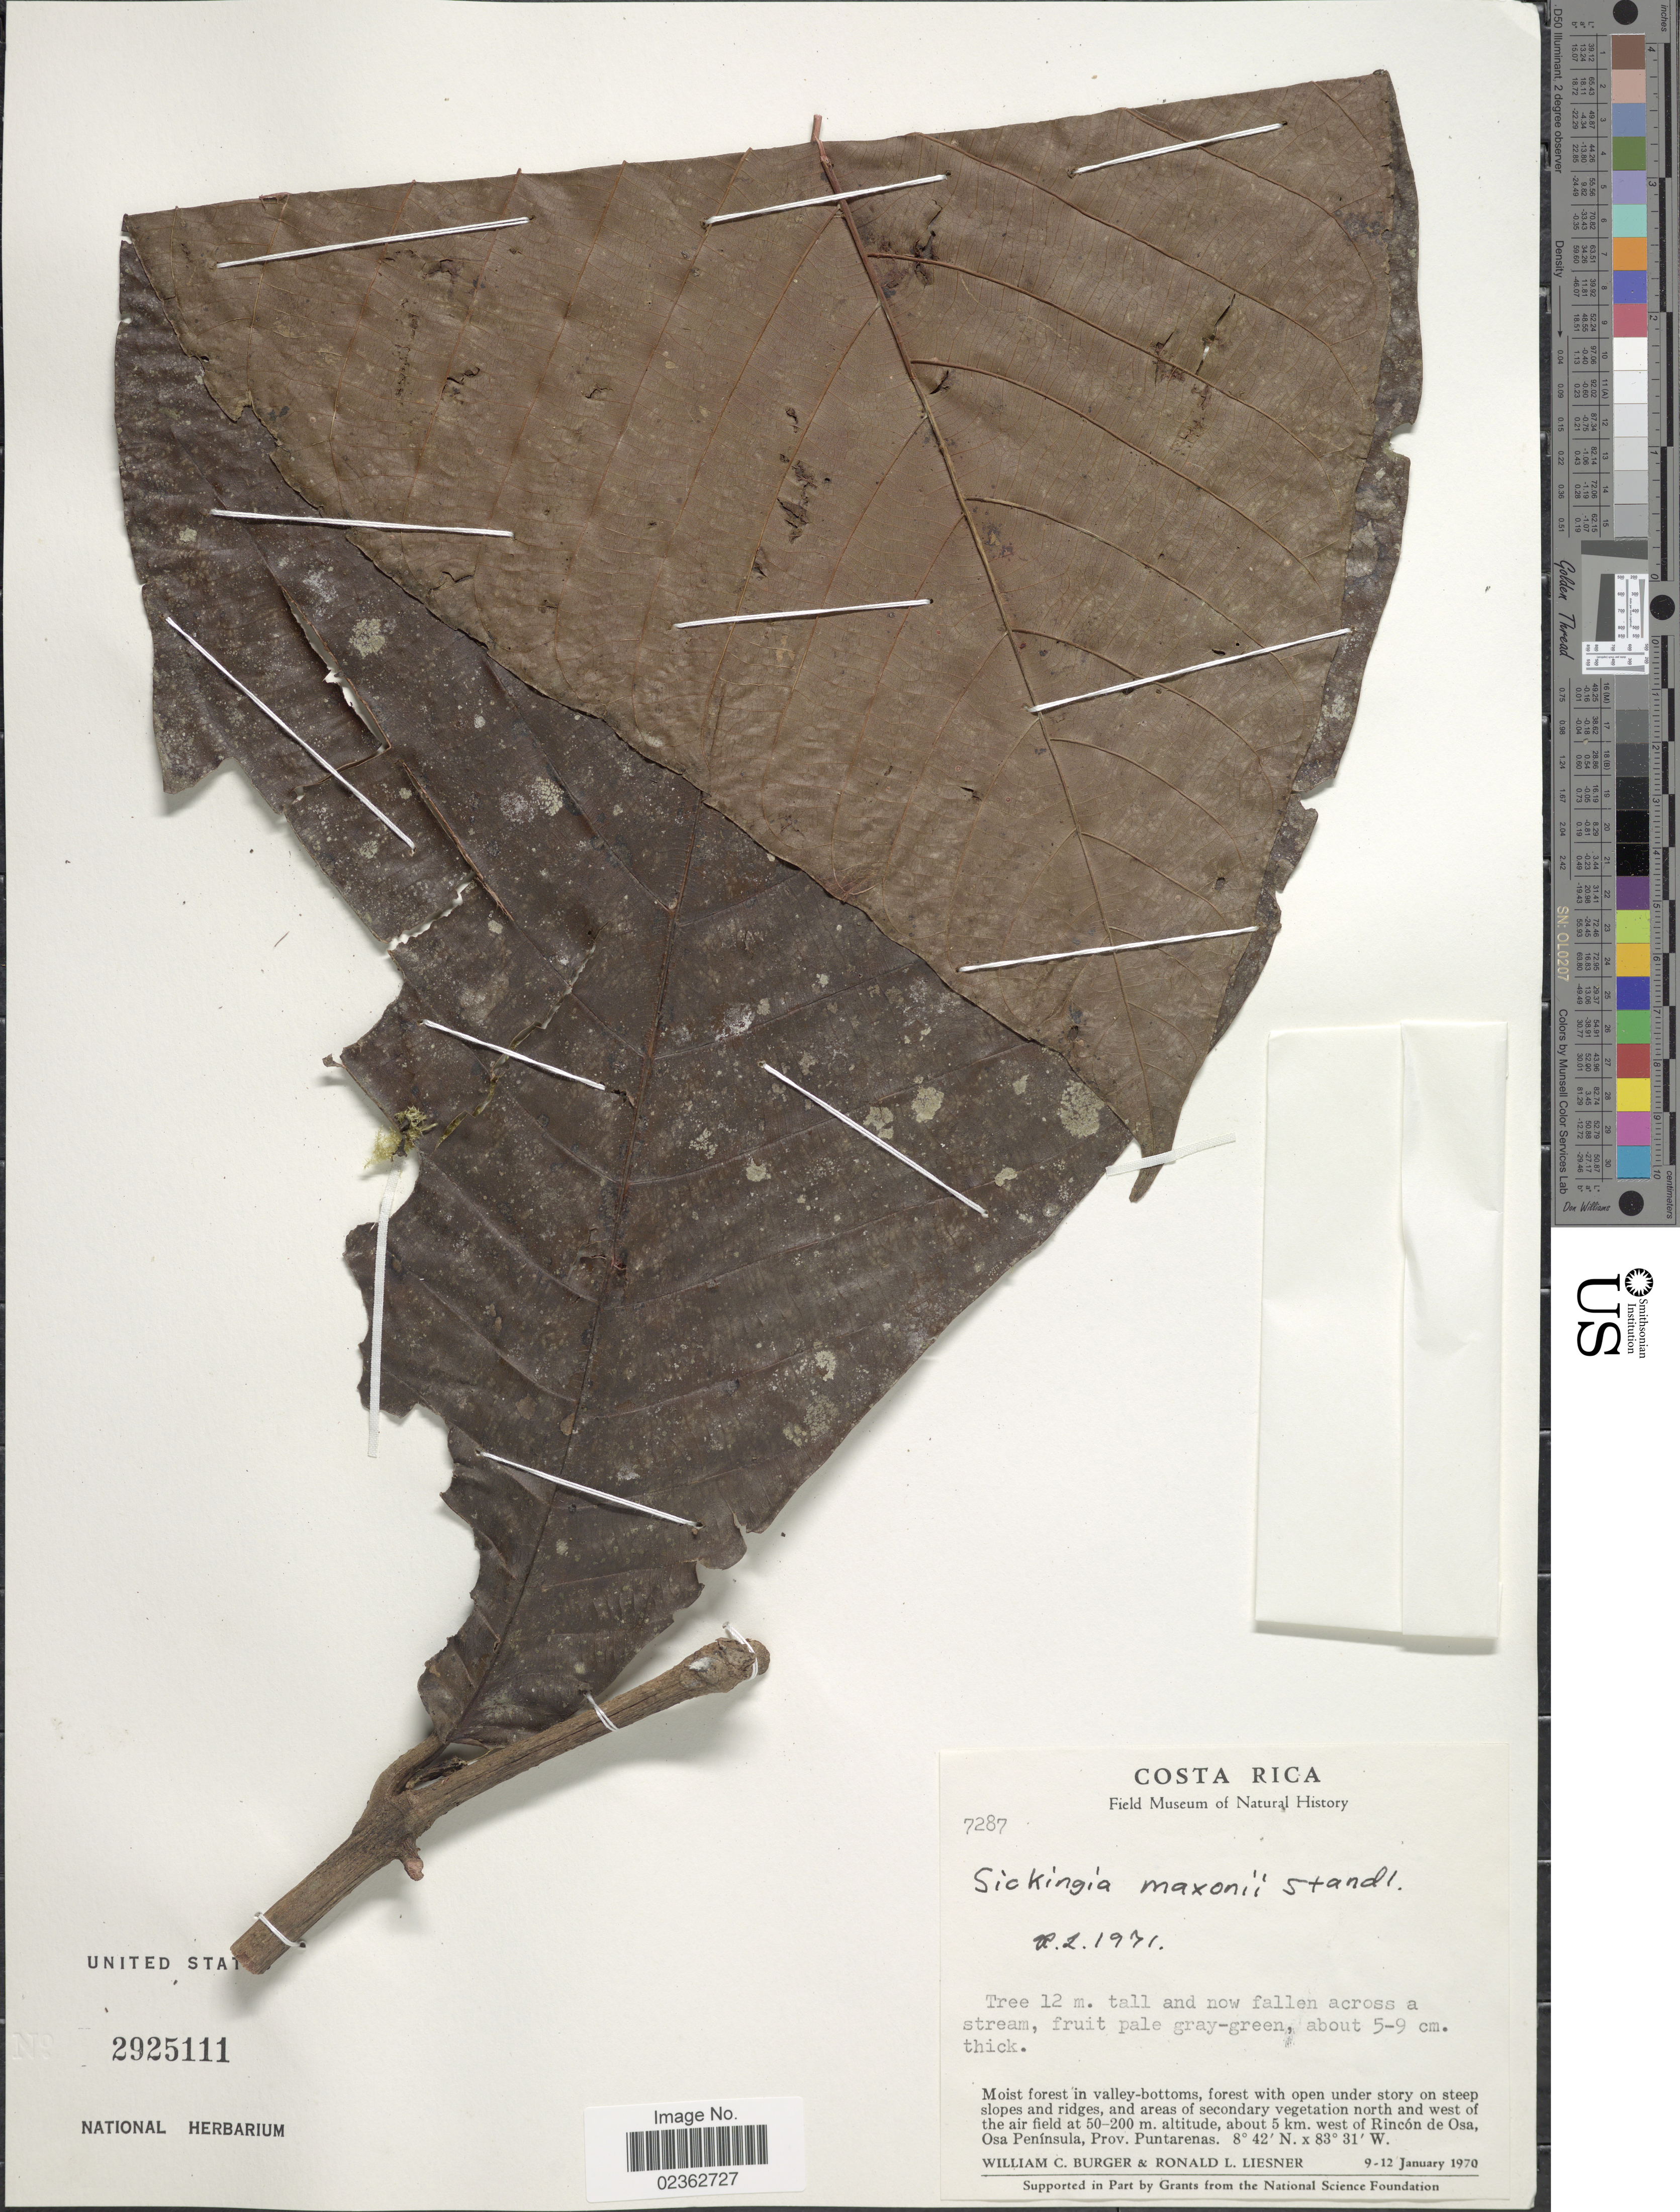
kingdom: Plantae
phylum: Tracheophyta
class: Magnoliopsida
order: Gentianales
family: Rubiaceae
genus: Simira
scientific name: Simira maxonii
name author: (Standl.) Steyerm.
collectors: W. Burger & R. L. Liesner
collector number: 7287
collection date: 1970-01-09/1970-01-12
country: Costa Rica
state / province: Puntarenas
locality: Moist forest in valley-bottoms, forest with open under story on steep slopes and ridges, and areas of secondary vegetation north and west of the air field, about 5 km. west of Rincon de Osa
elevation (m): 50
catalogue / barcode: US 2925111